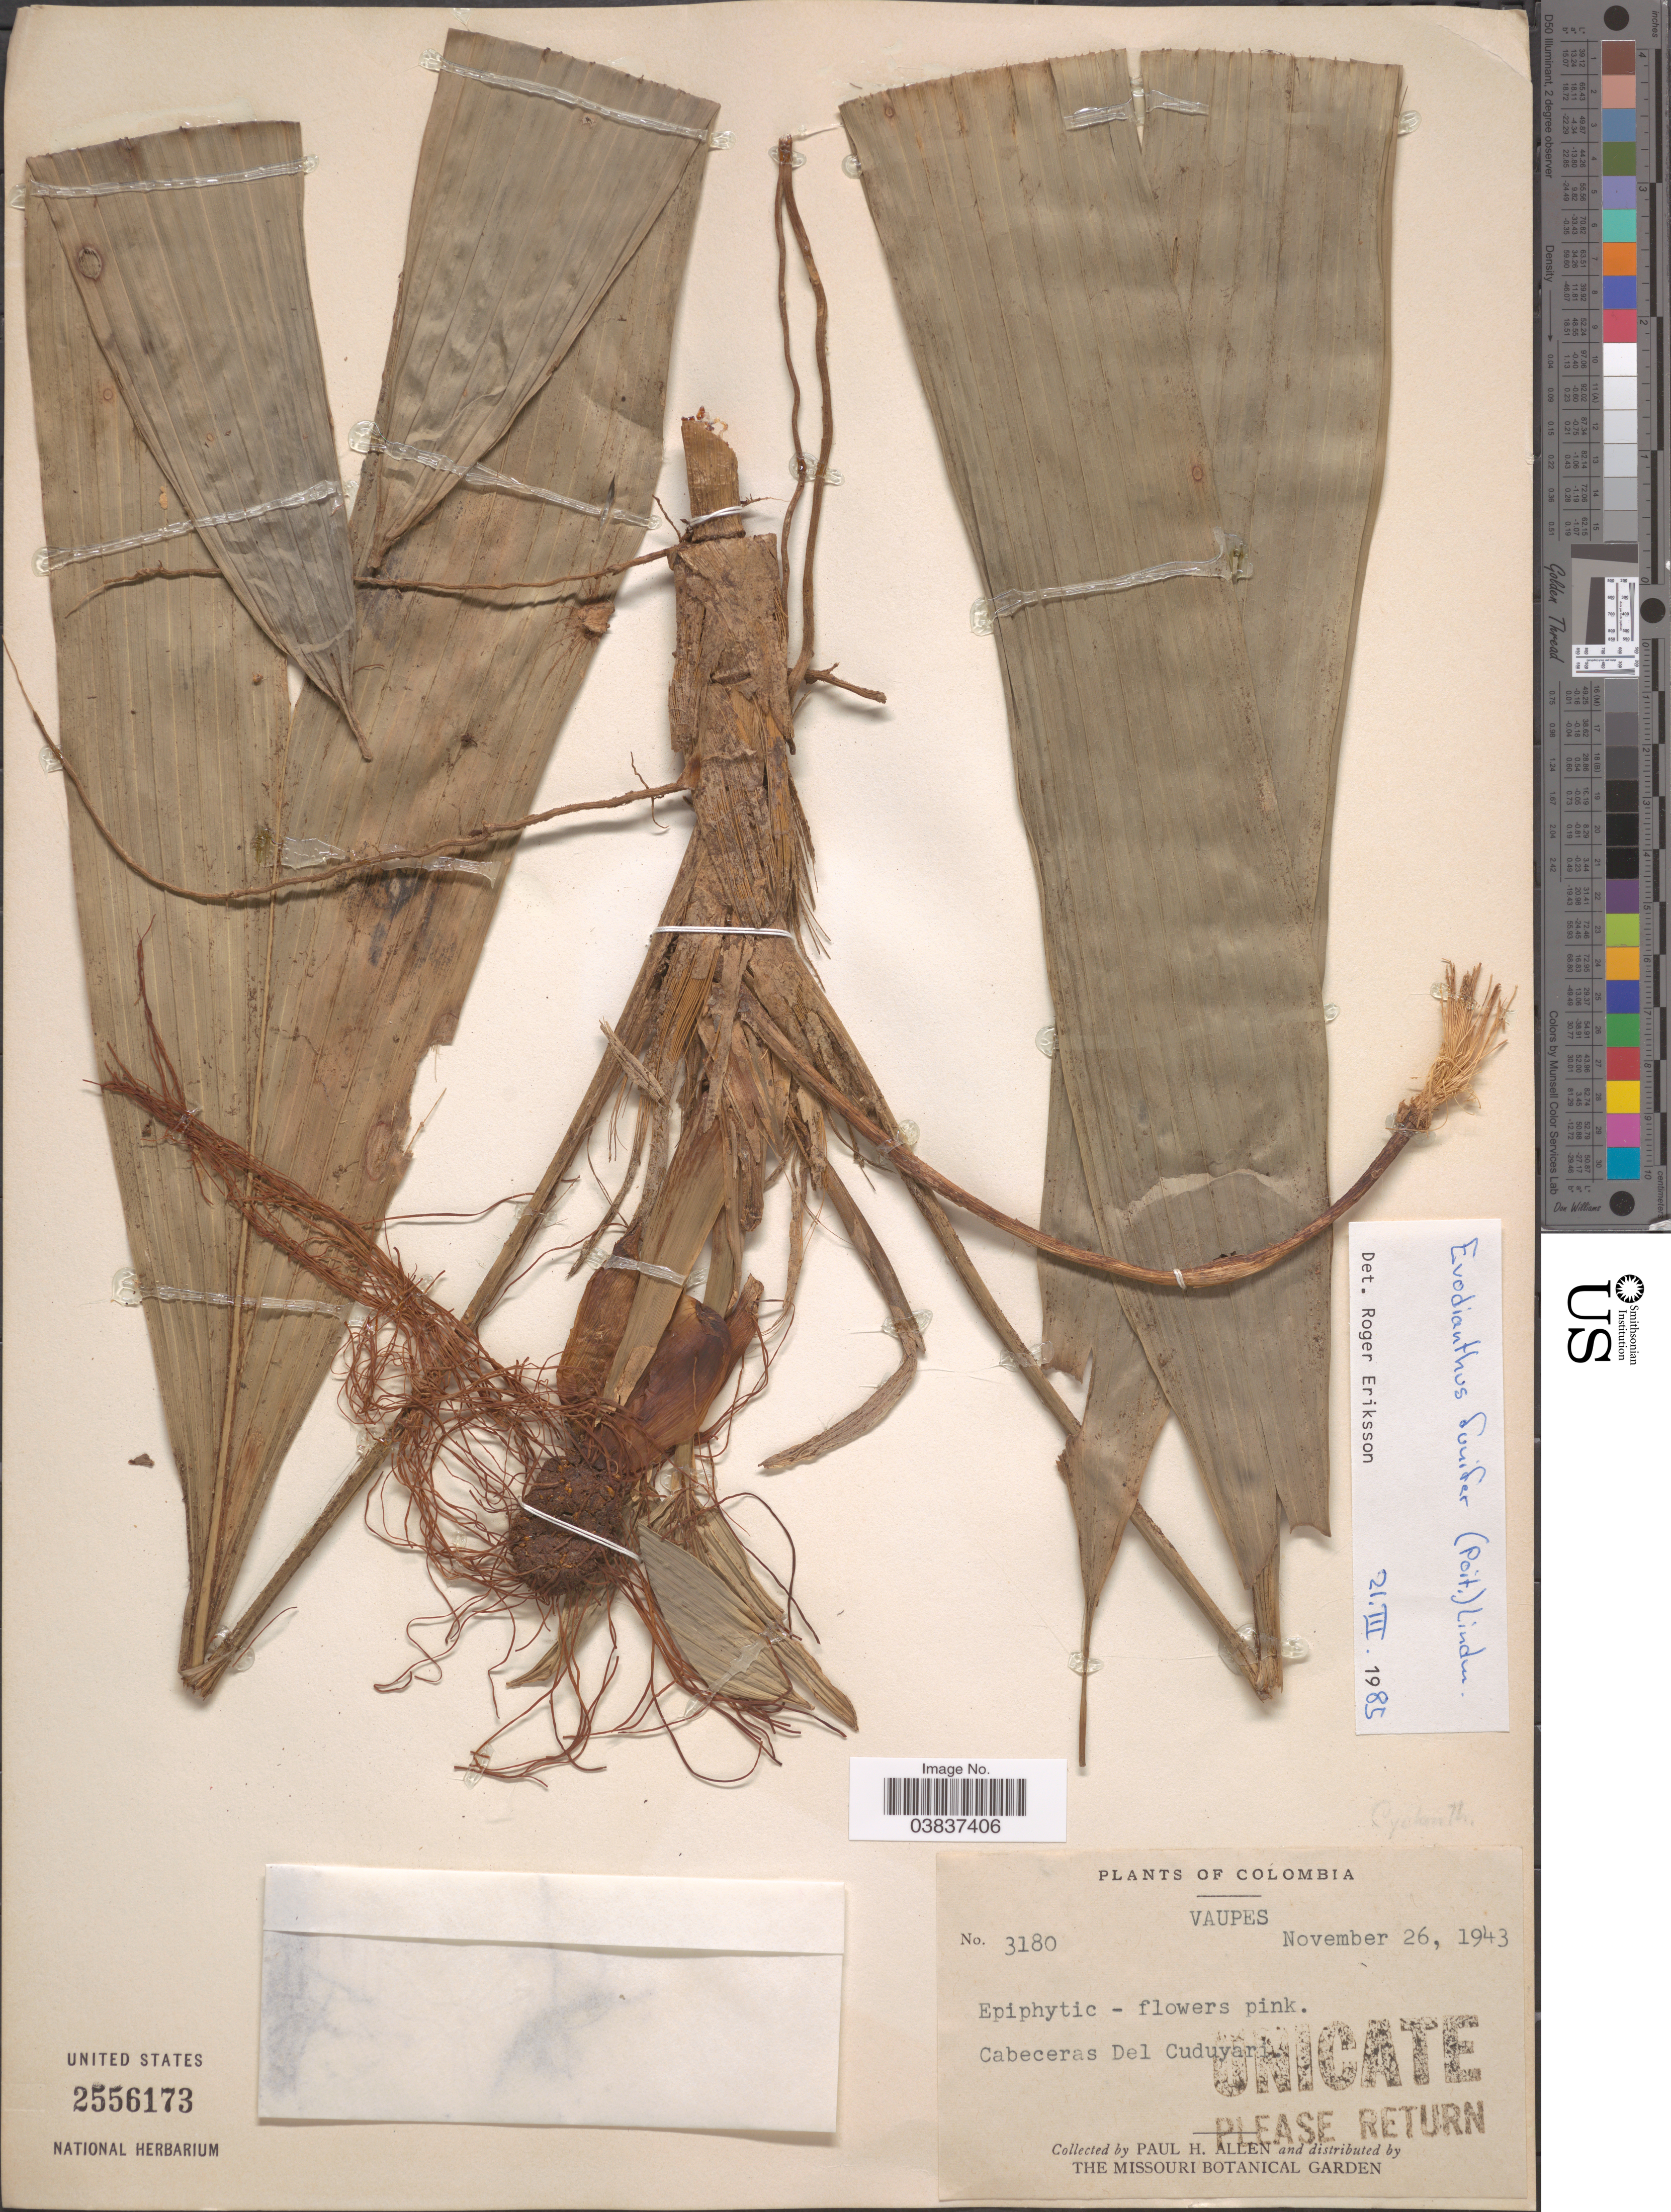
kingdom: Plantae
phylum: Tracheophyta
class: Liliopsida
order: Pandanales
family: Cyclanthaceae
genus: Evodianthus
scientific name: Evodianthus funifer subsp. funifer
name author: (Poit.) Lindm.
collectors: P. H. Allen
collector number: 3180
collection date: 1943-11-26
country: Colombia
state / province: Vaupés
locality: Cabeceras Del Cuduyari.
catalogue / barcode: US 2556173